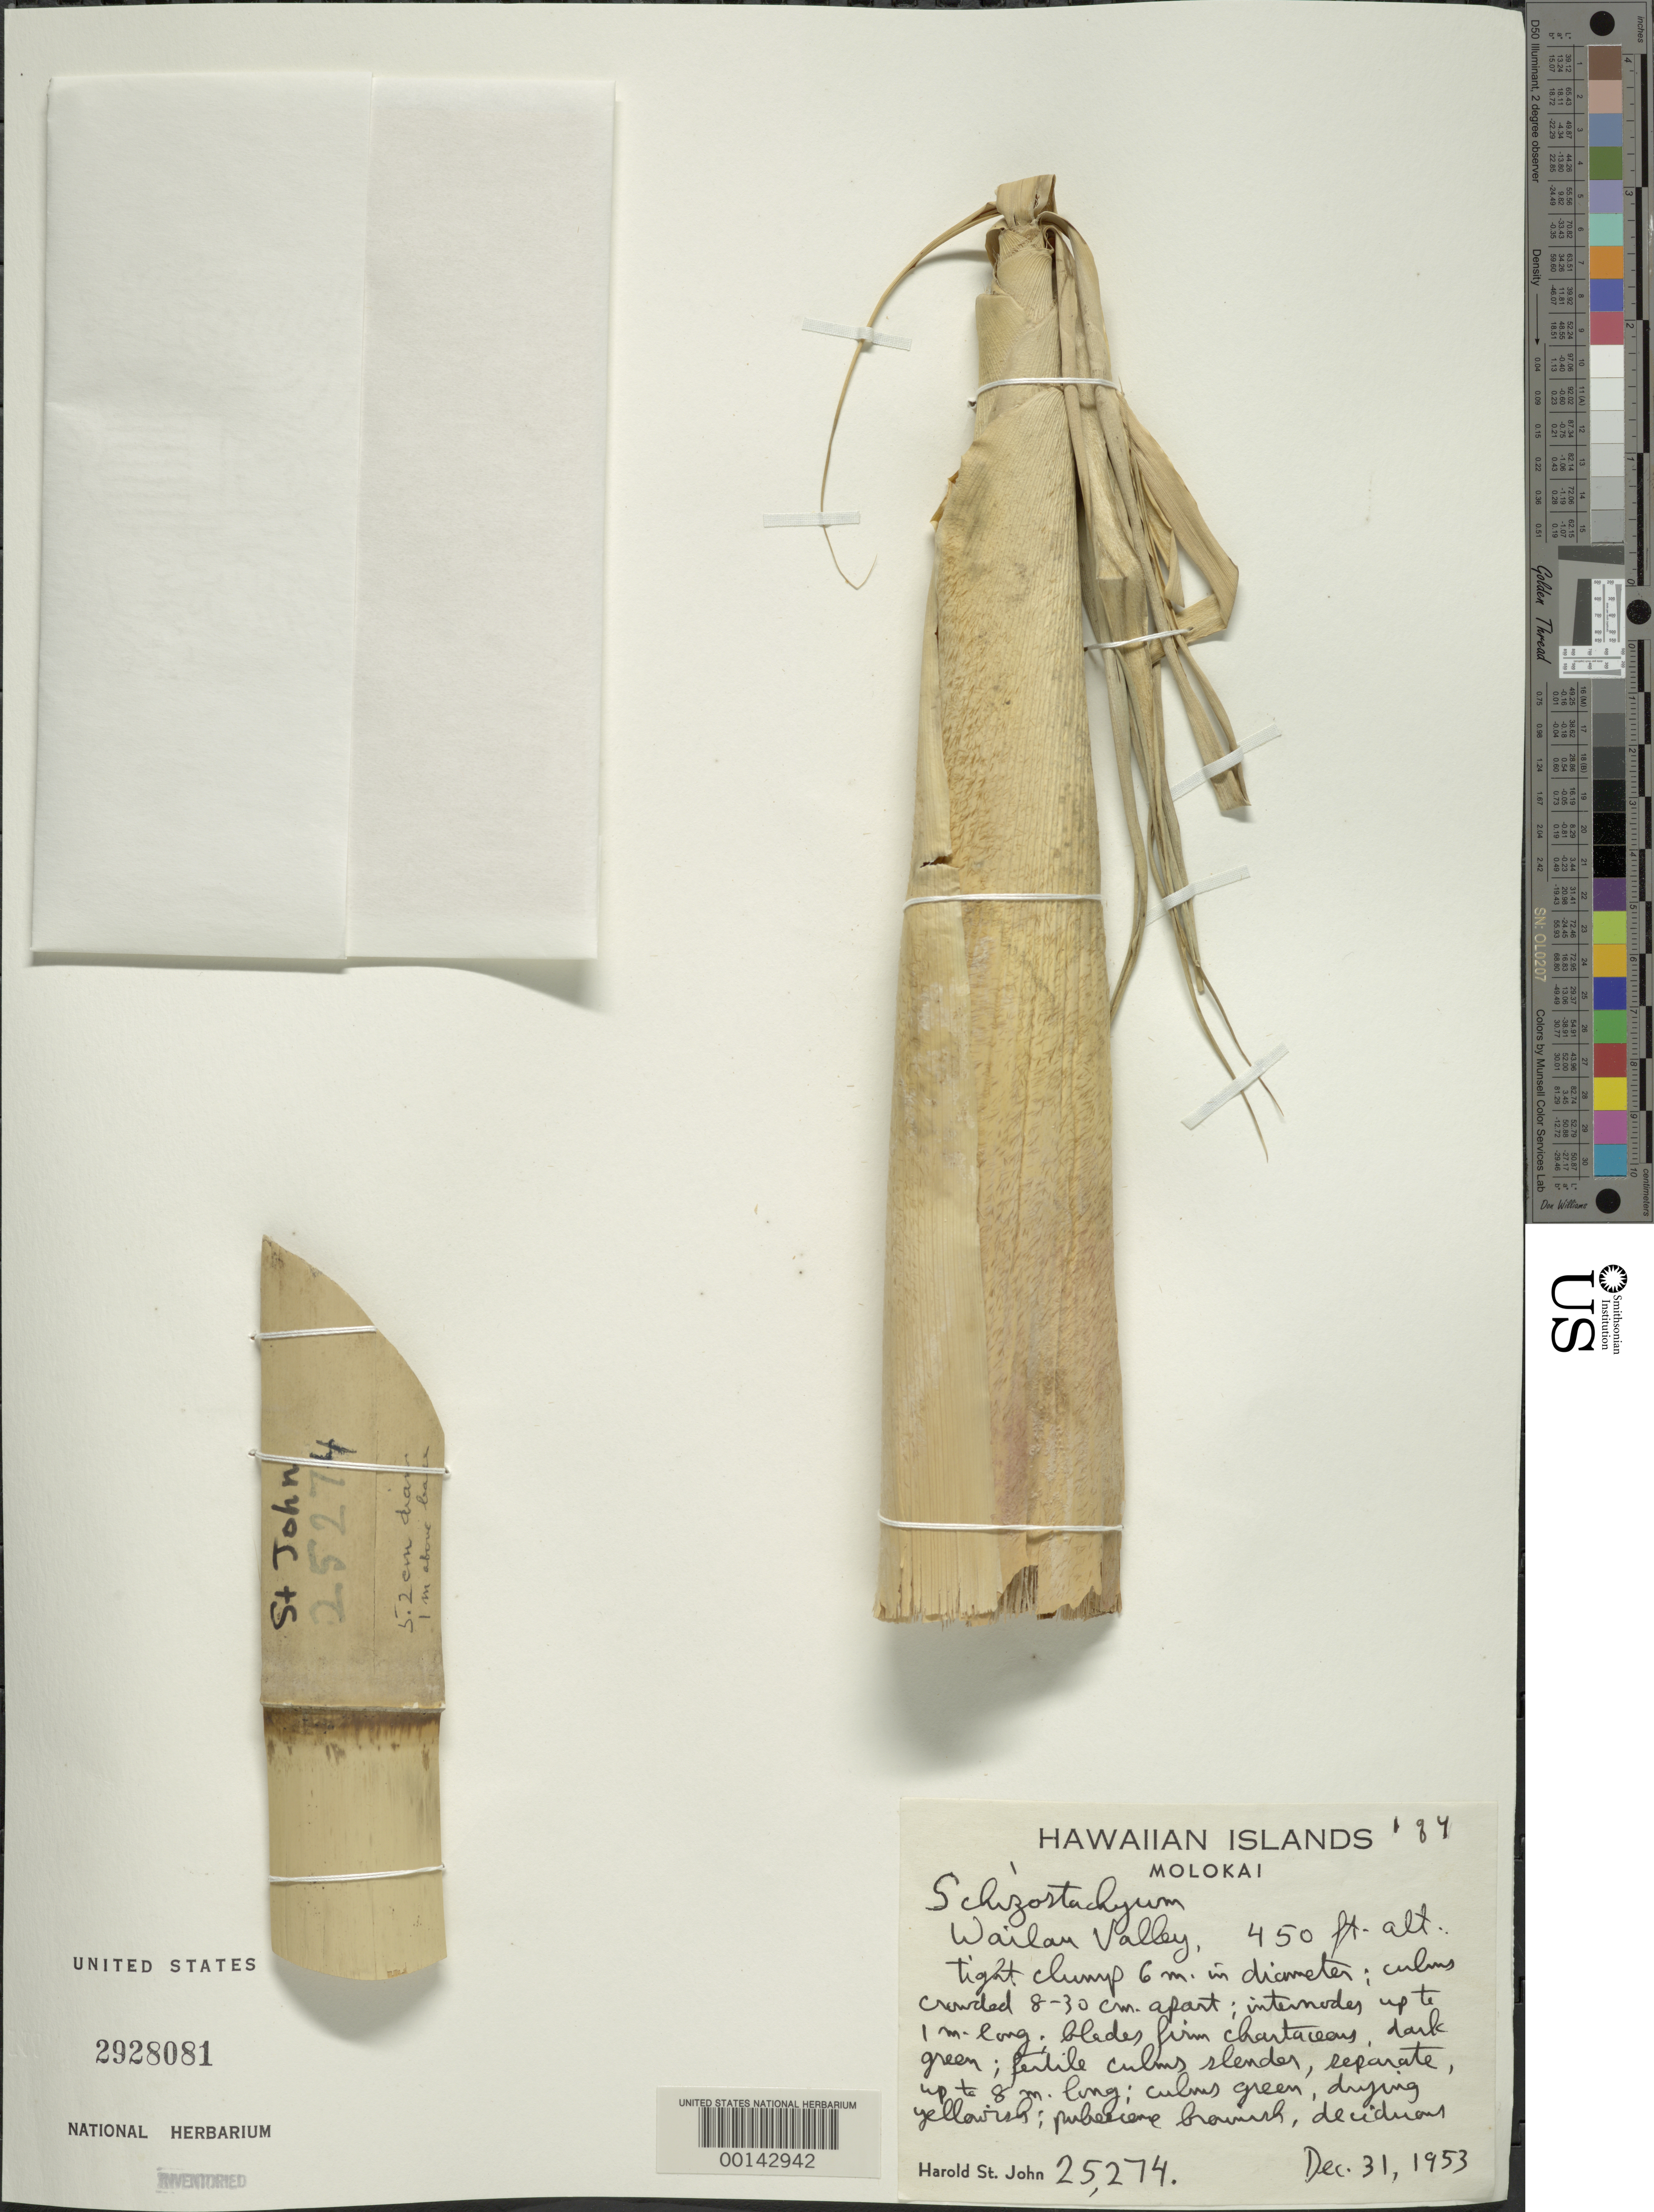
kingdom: Plantae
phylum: Tracheophyta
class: Liliopsida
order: Poales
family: Poaceae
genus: Schizostachyum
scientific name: Schizostachyum sp.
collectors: H. St. John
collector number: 25274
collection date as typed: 31 Dec 1953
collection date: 1953-12-31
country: United States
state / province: Hawaii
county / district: Maui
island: Moloka'i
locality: Molokai, Wailau valley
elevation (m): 137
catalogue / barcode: US 2928081